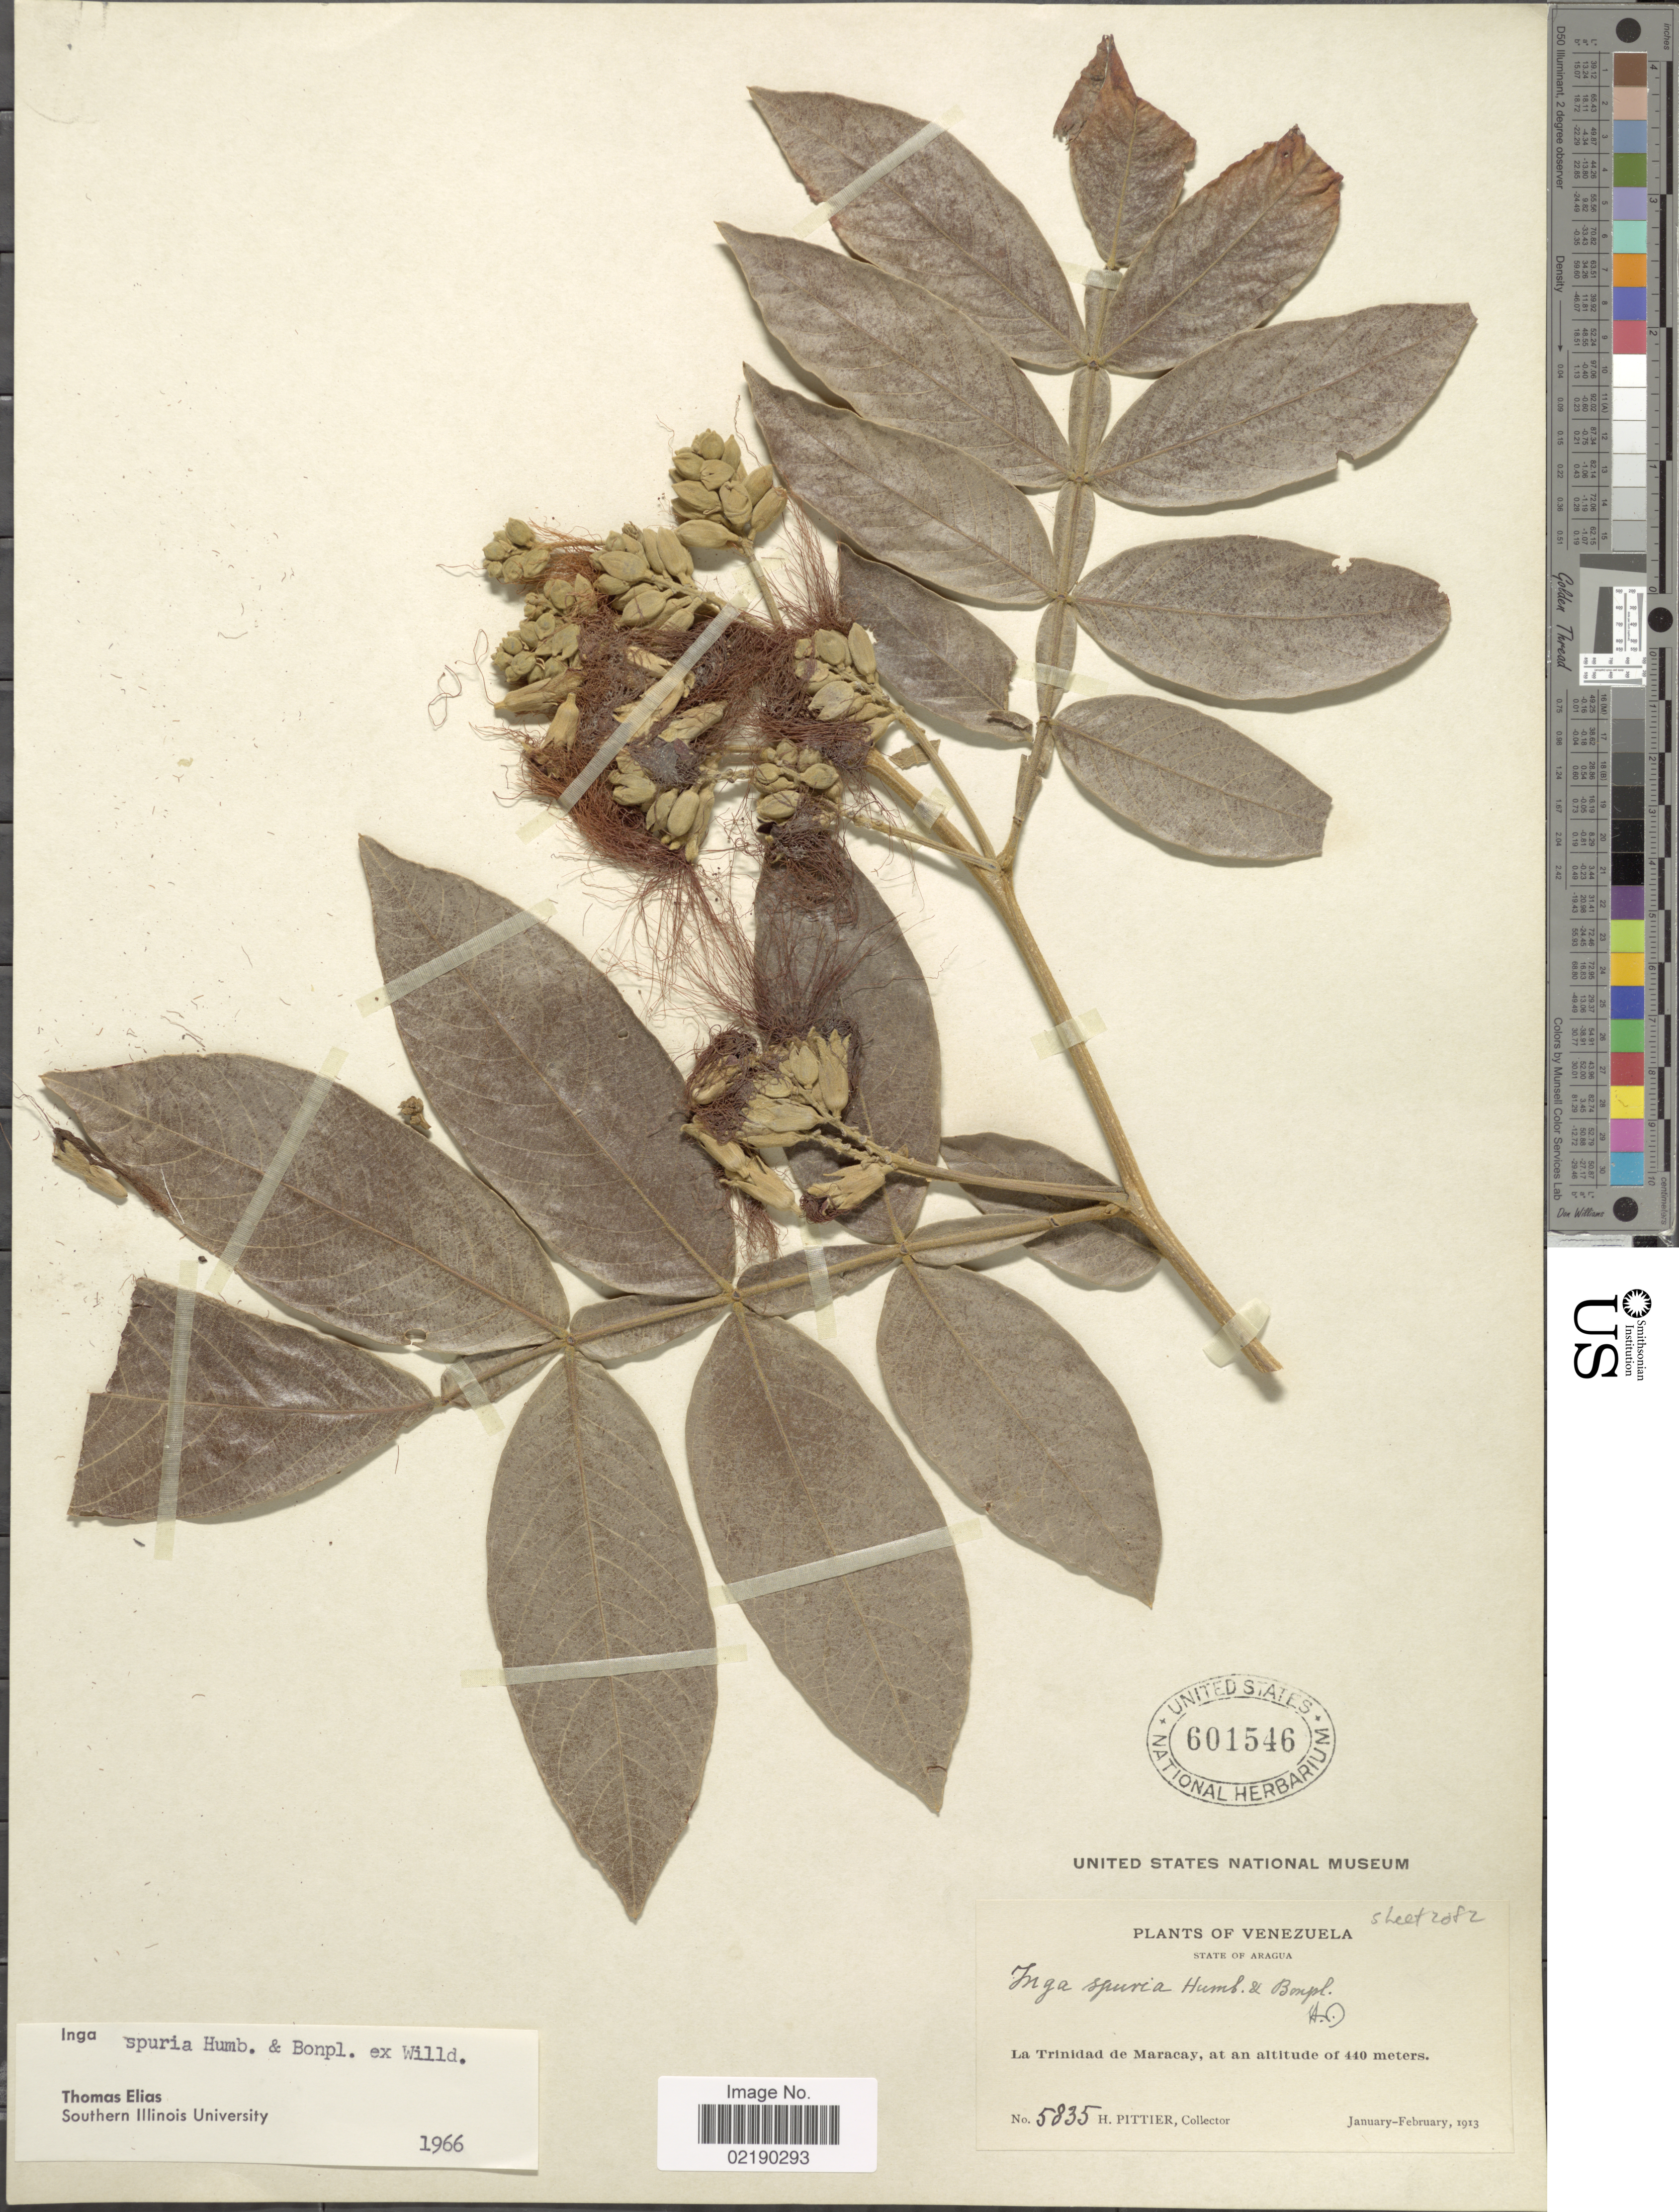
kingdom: Plantae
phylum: Tracheophyta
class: Magnoliopsida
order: Fabales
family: Fabaceae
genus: Inga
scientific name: Inga vera subsp. vera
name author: Willd.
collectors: H. F. Pittier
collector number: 5835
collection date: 1913-01/1913-02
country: Venezuela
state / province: Aragua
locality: La Trinidad de Maracay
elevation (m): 440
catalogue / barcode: US 601546